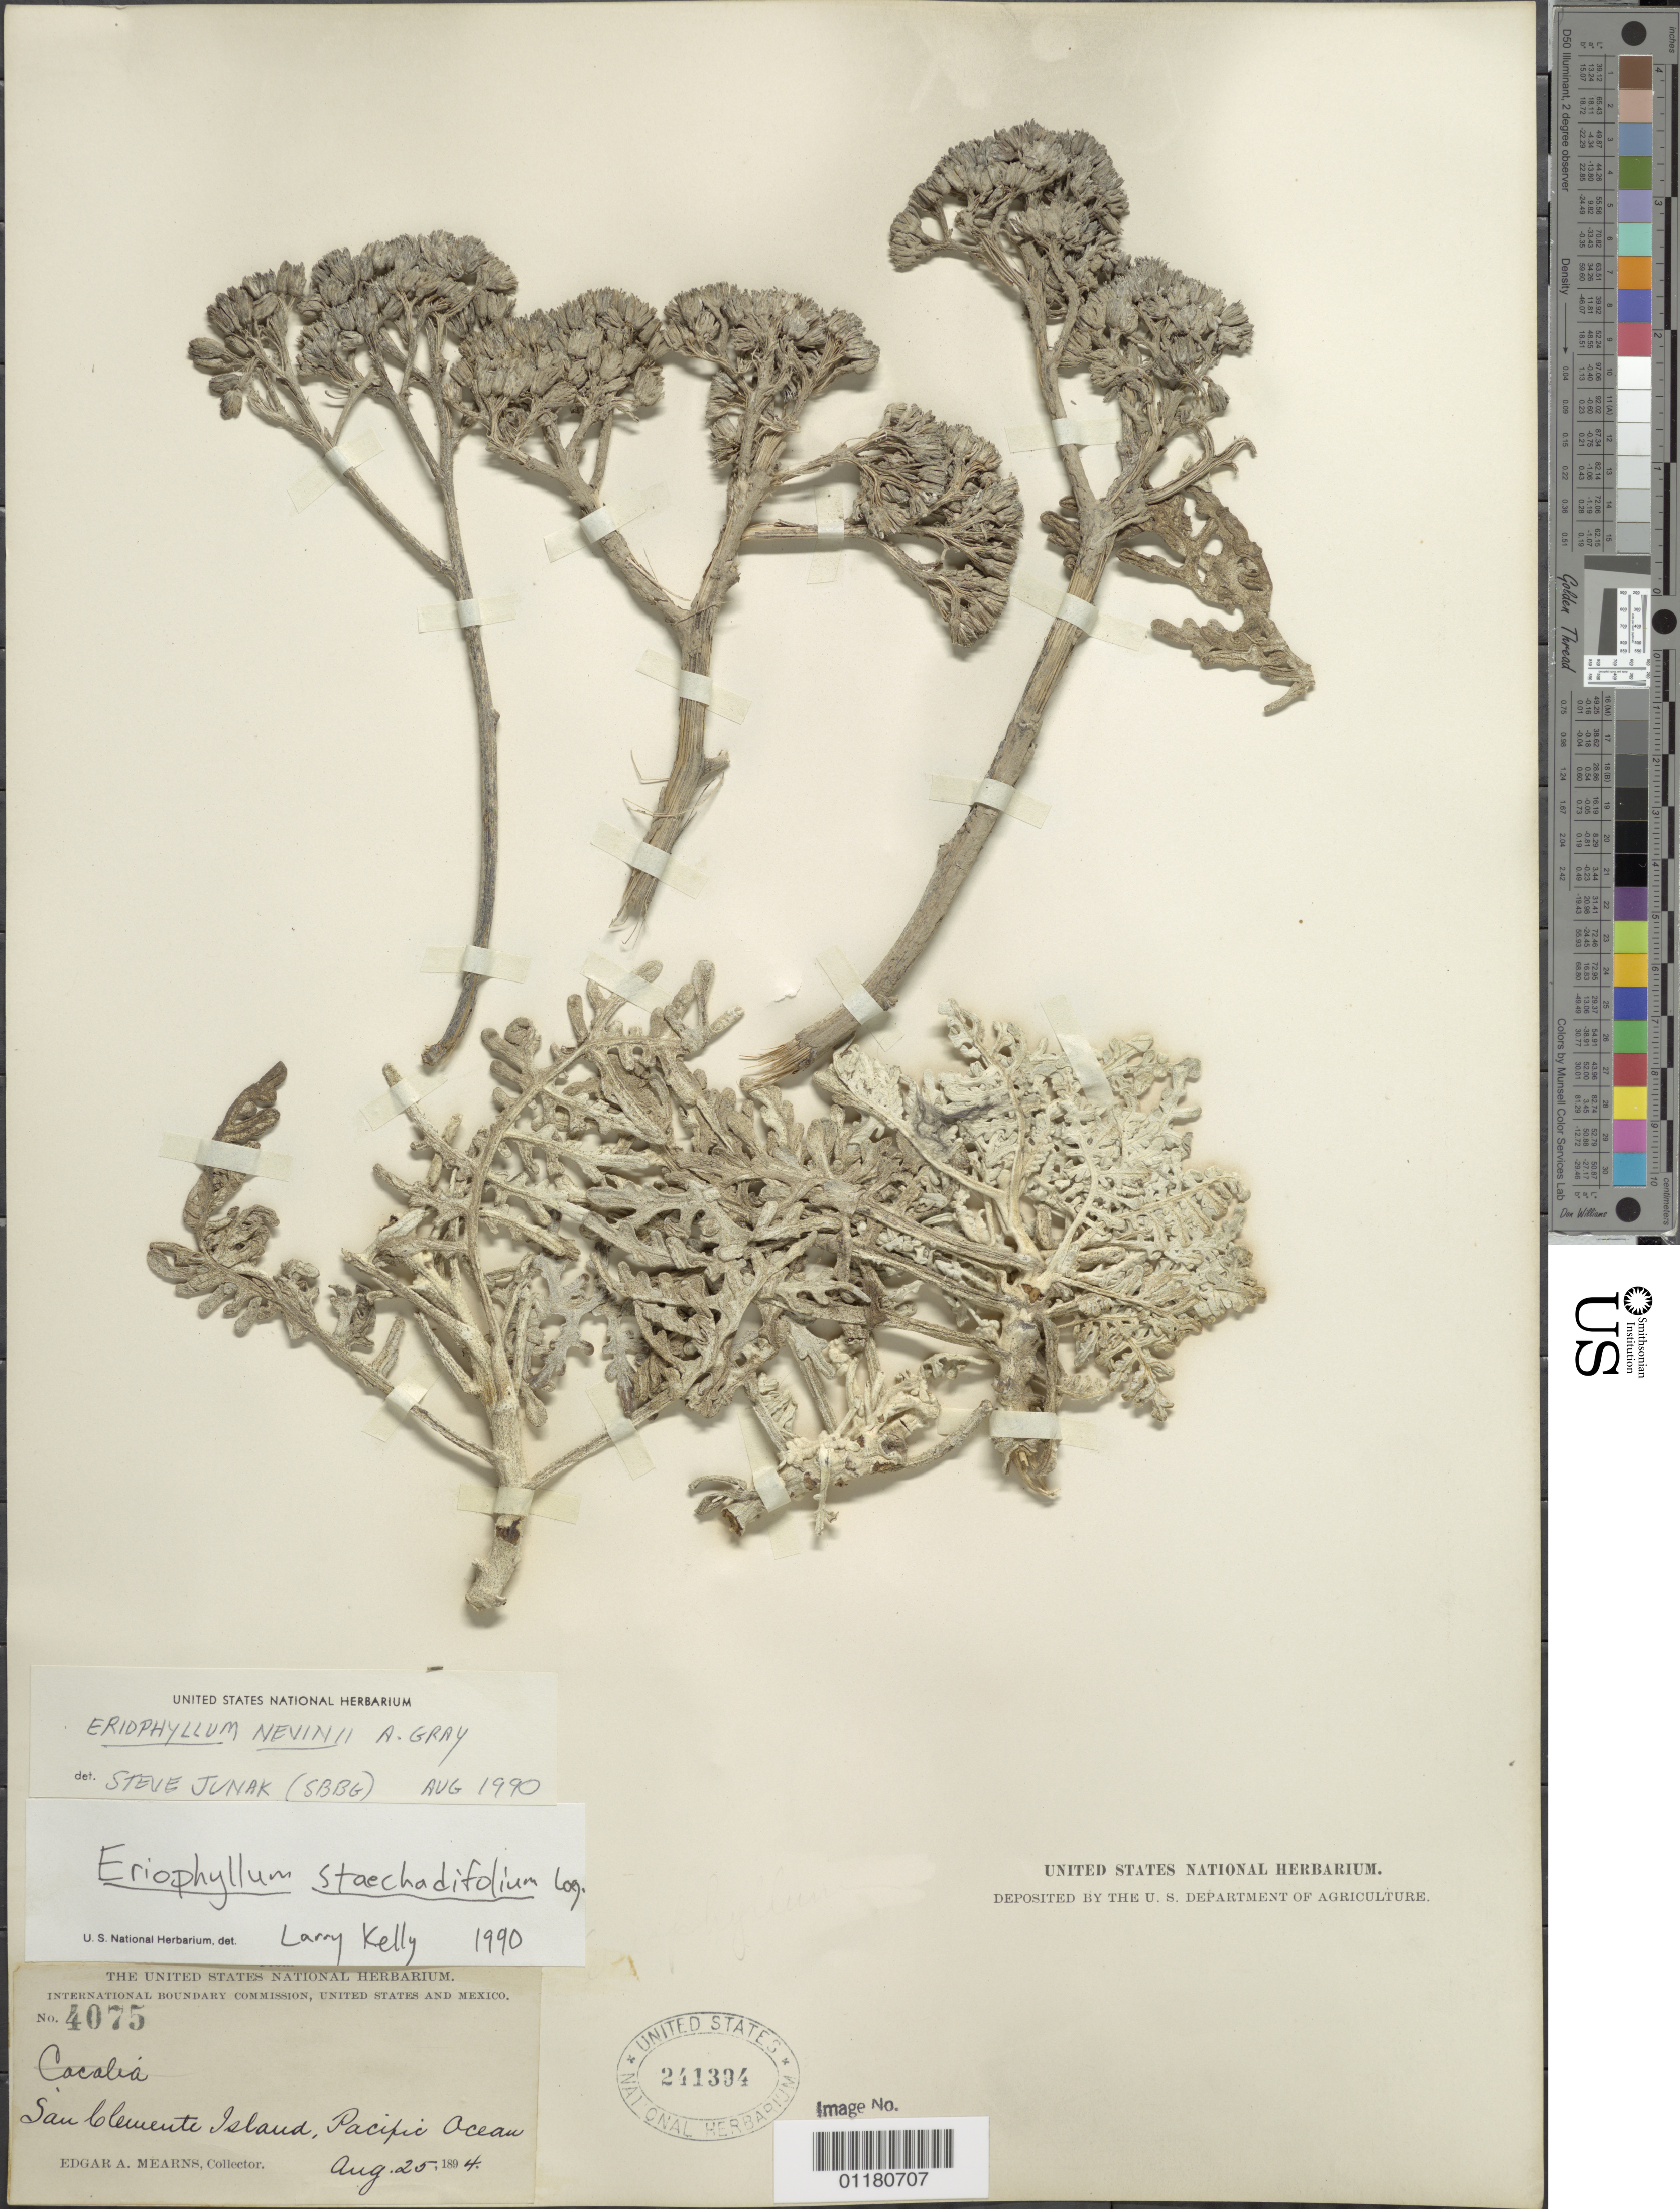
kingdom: Plantae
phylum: Tracheophyta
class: Magnoliopsida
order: Asterales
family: Asteraceae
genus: Eriophyllum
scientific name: Eriophyllum nevinii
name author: A. Gray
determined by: Junak, Steve A., Curator (SBBG), Santa Barbara Botanic Garden (UNITED STATES)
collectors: E. A. Mearns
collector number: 4075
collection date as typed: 25 Aug 1894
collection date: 1894-08-25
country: United States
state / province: California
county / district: Los Angeles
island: San Clemente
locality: San Clemente Island, Pacific Ocean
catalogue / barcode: US 241394